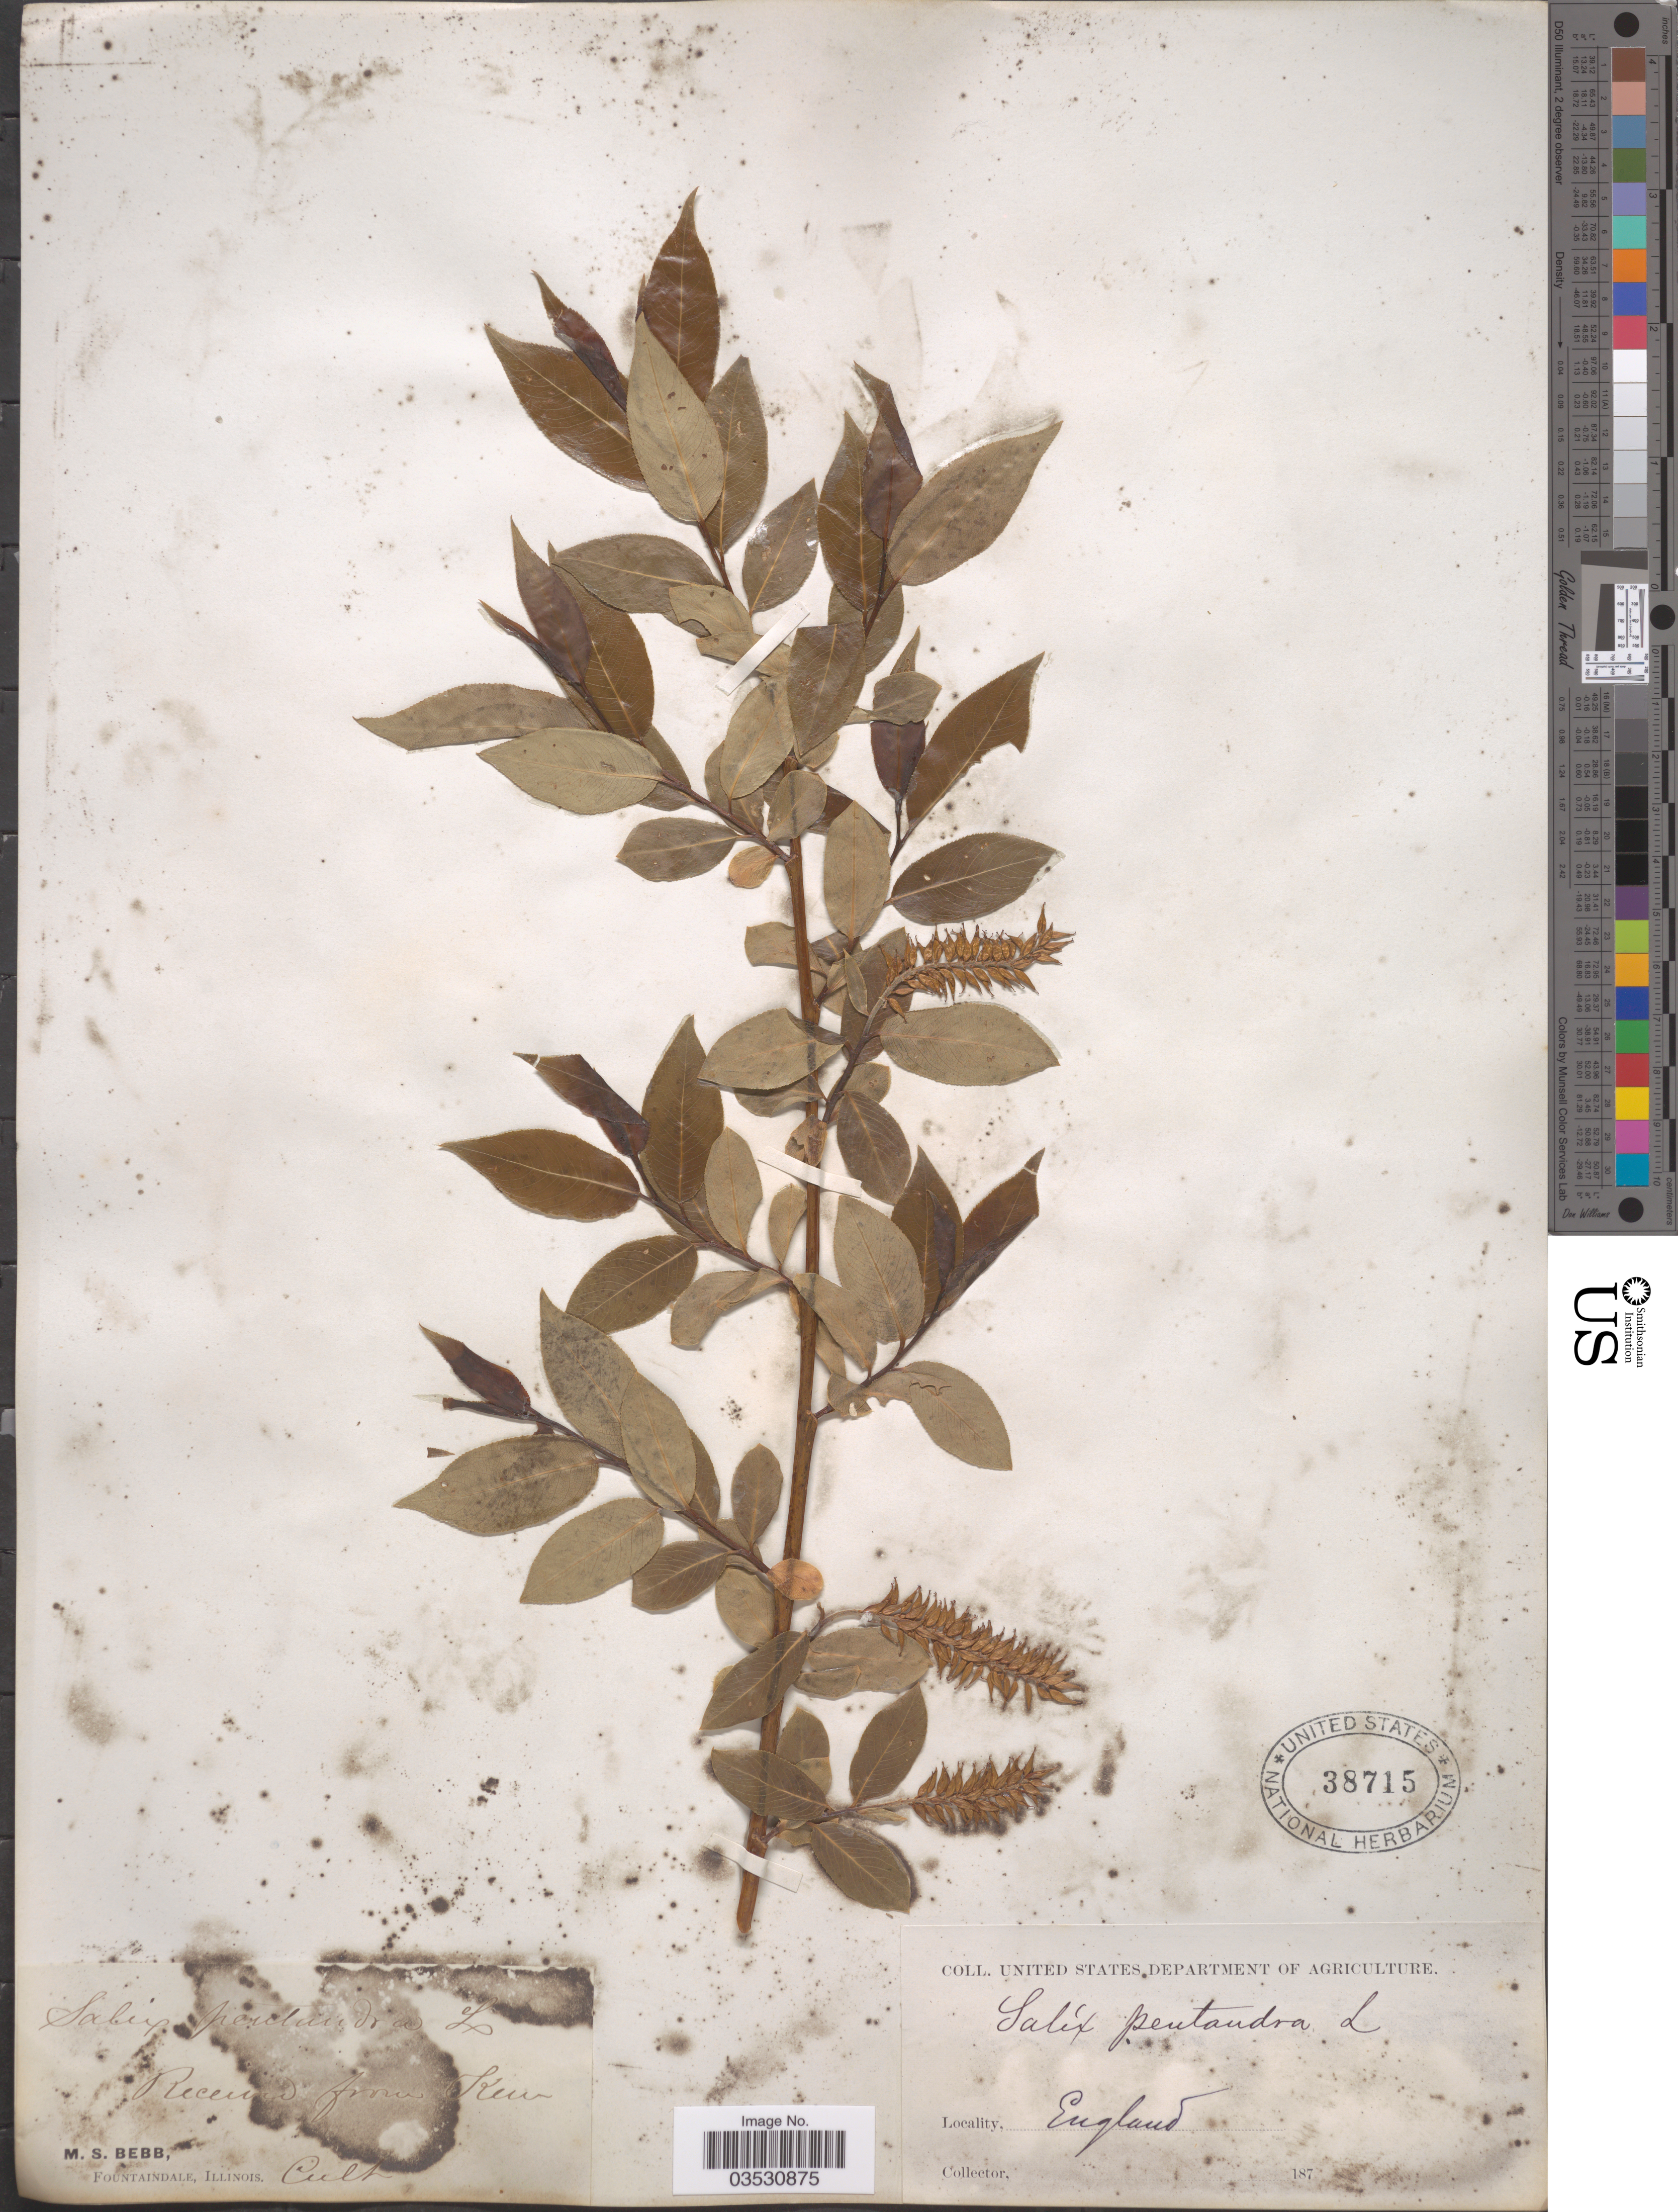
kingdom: Plantae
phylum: Tracheophyta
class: Magnoliopsida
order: Malpighiales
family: Salicaceae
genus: Salix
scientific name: Salix pentandra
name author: L.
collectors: M. Bebb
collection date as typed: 187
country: United States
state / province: Illinois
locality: Fountaindale [unsure placement]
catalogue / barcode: US 38715